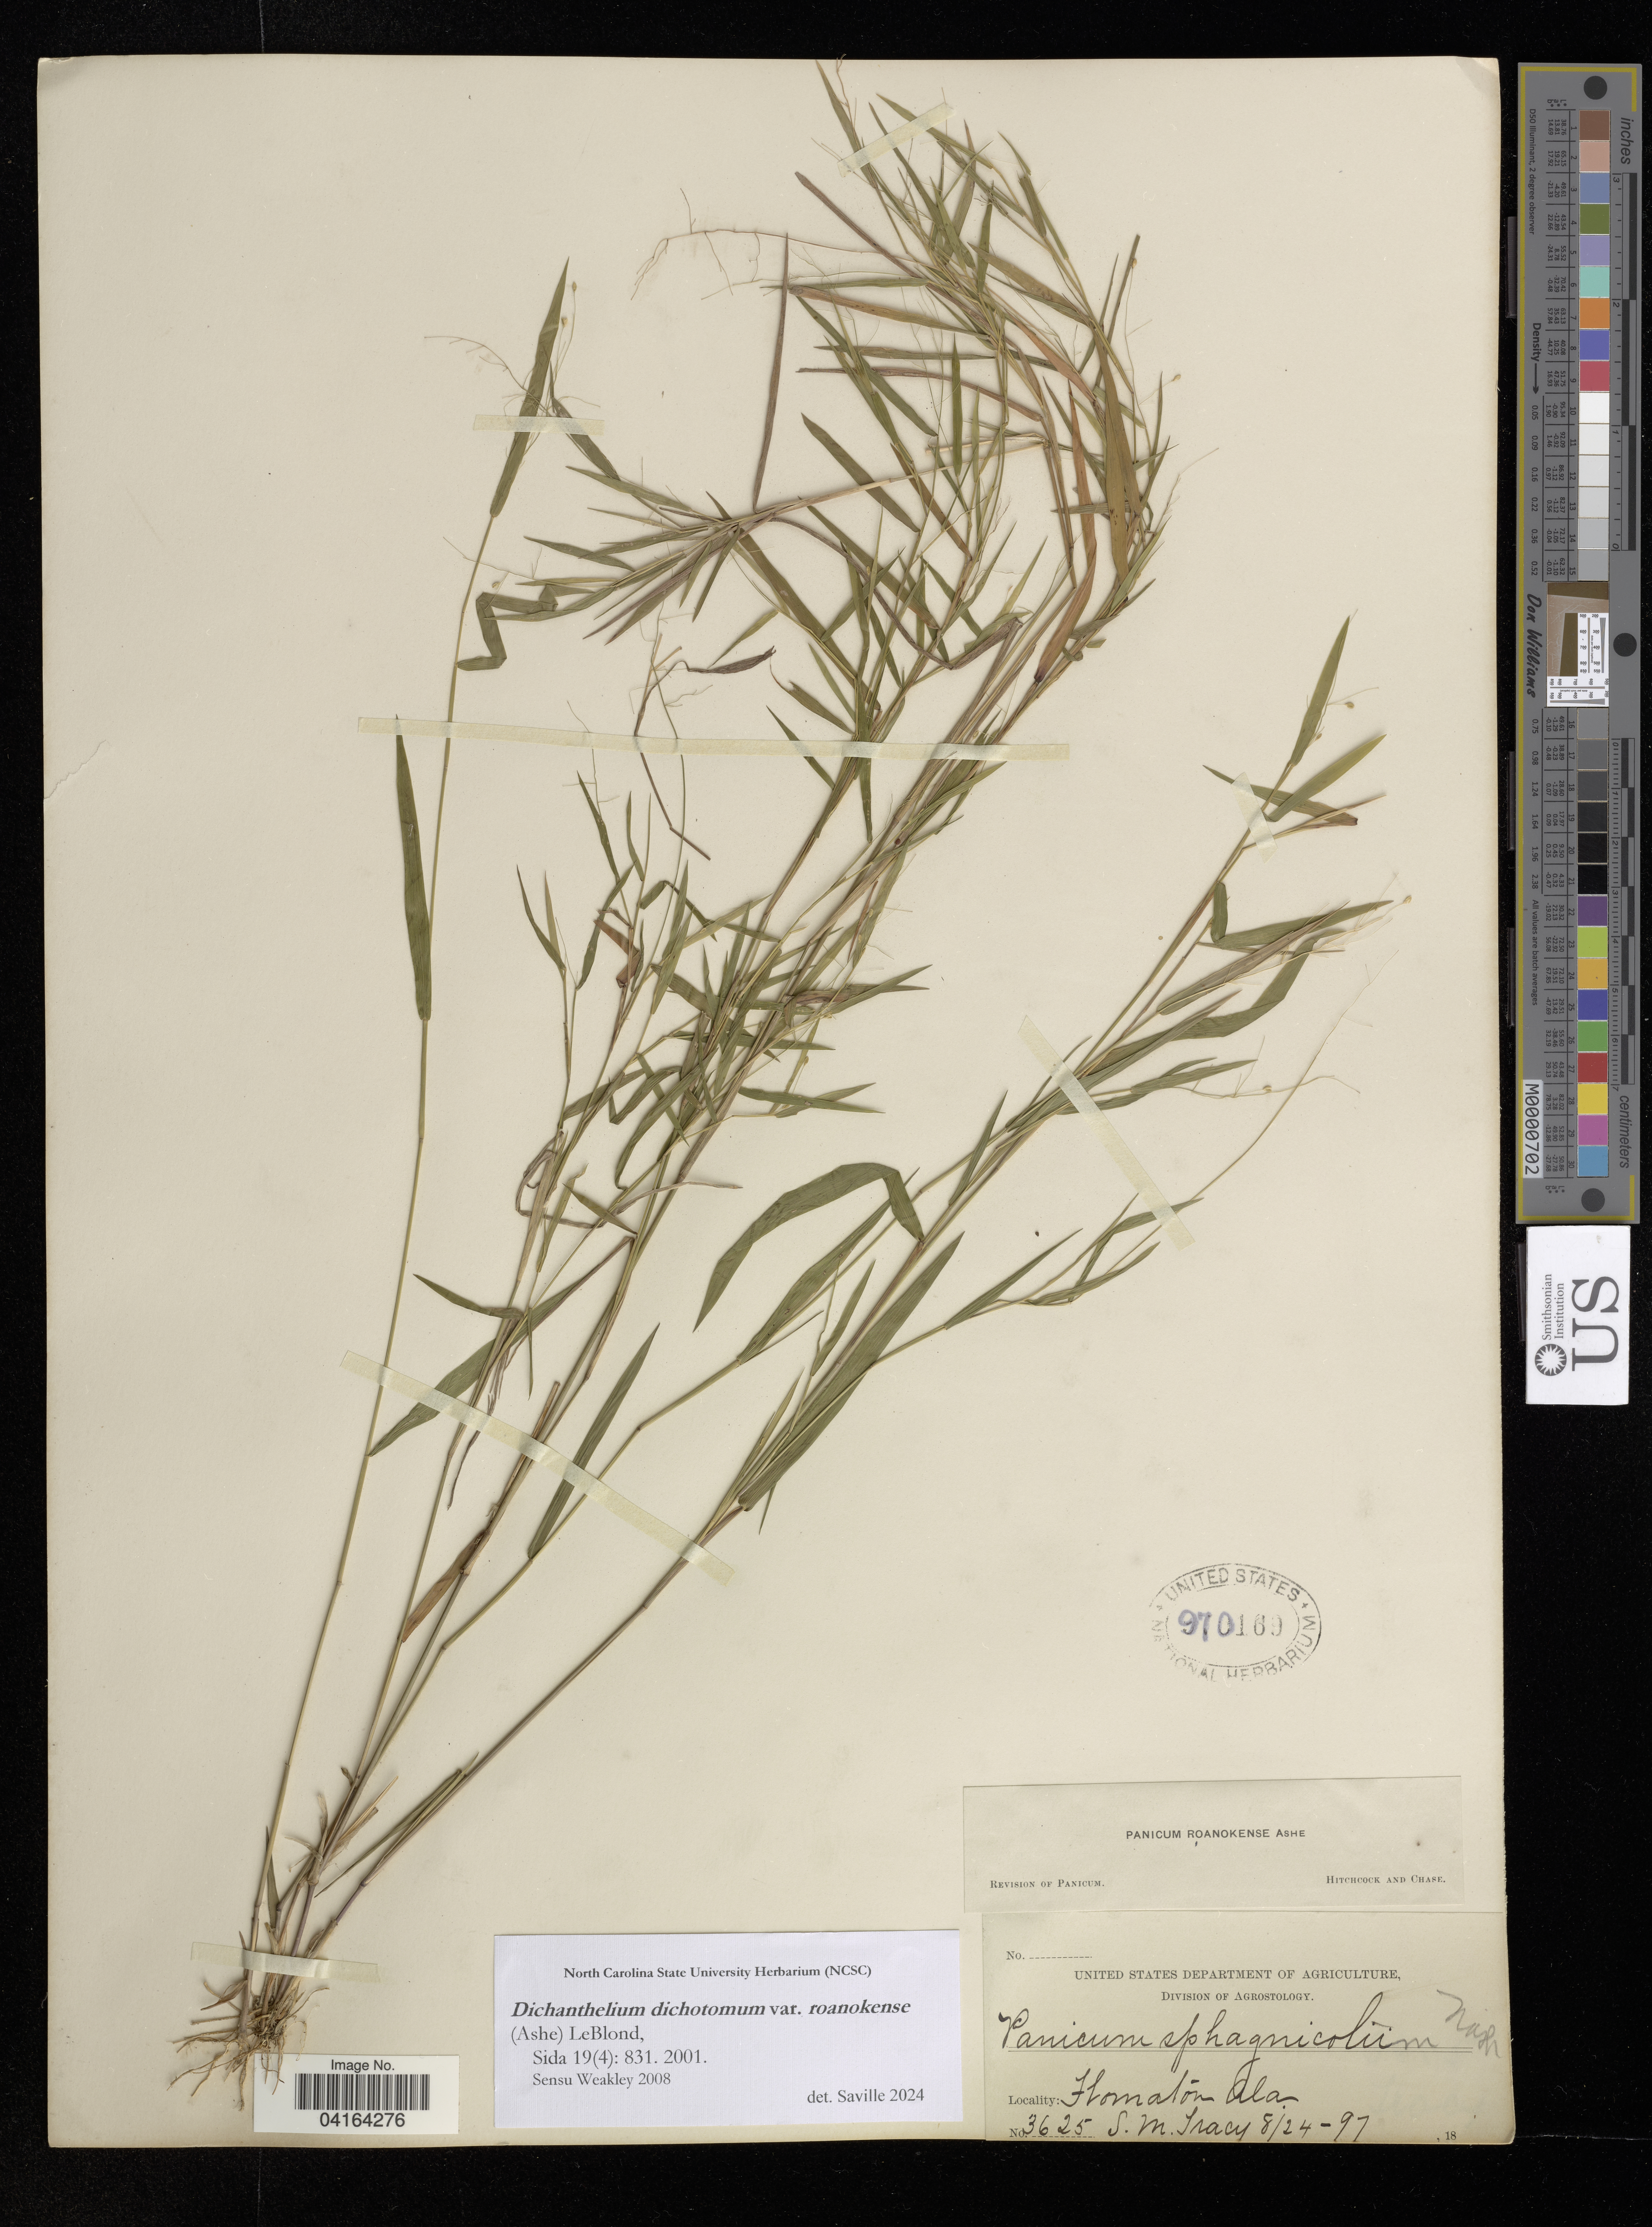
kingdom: Plantae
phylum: Tracheophyta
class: Liliopsida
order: Poales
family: Poaceae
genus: Dichanthelium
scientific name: Dichanthelium dichotomum var. roanokense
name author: (Ashe) LeBlond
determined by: Saville, A. C., (NCSC), North Carolina State University (UNITED STATES)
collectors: S. M. Tracy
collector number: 3625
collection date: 1997-08-24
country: United States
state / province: Alabama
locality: Flomaton.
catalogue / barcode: US 970169